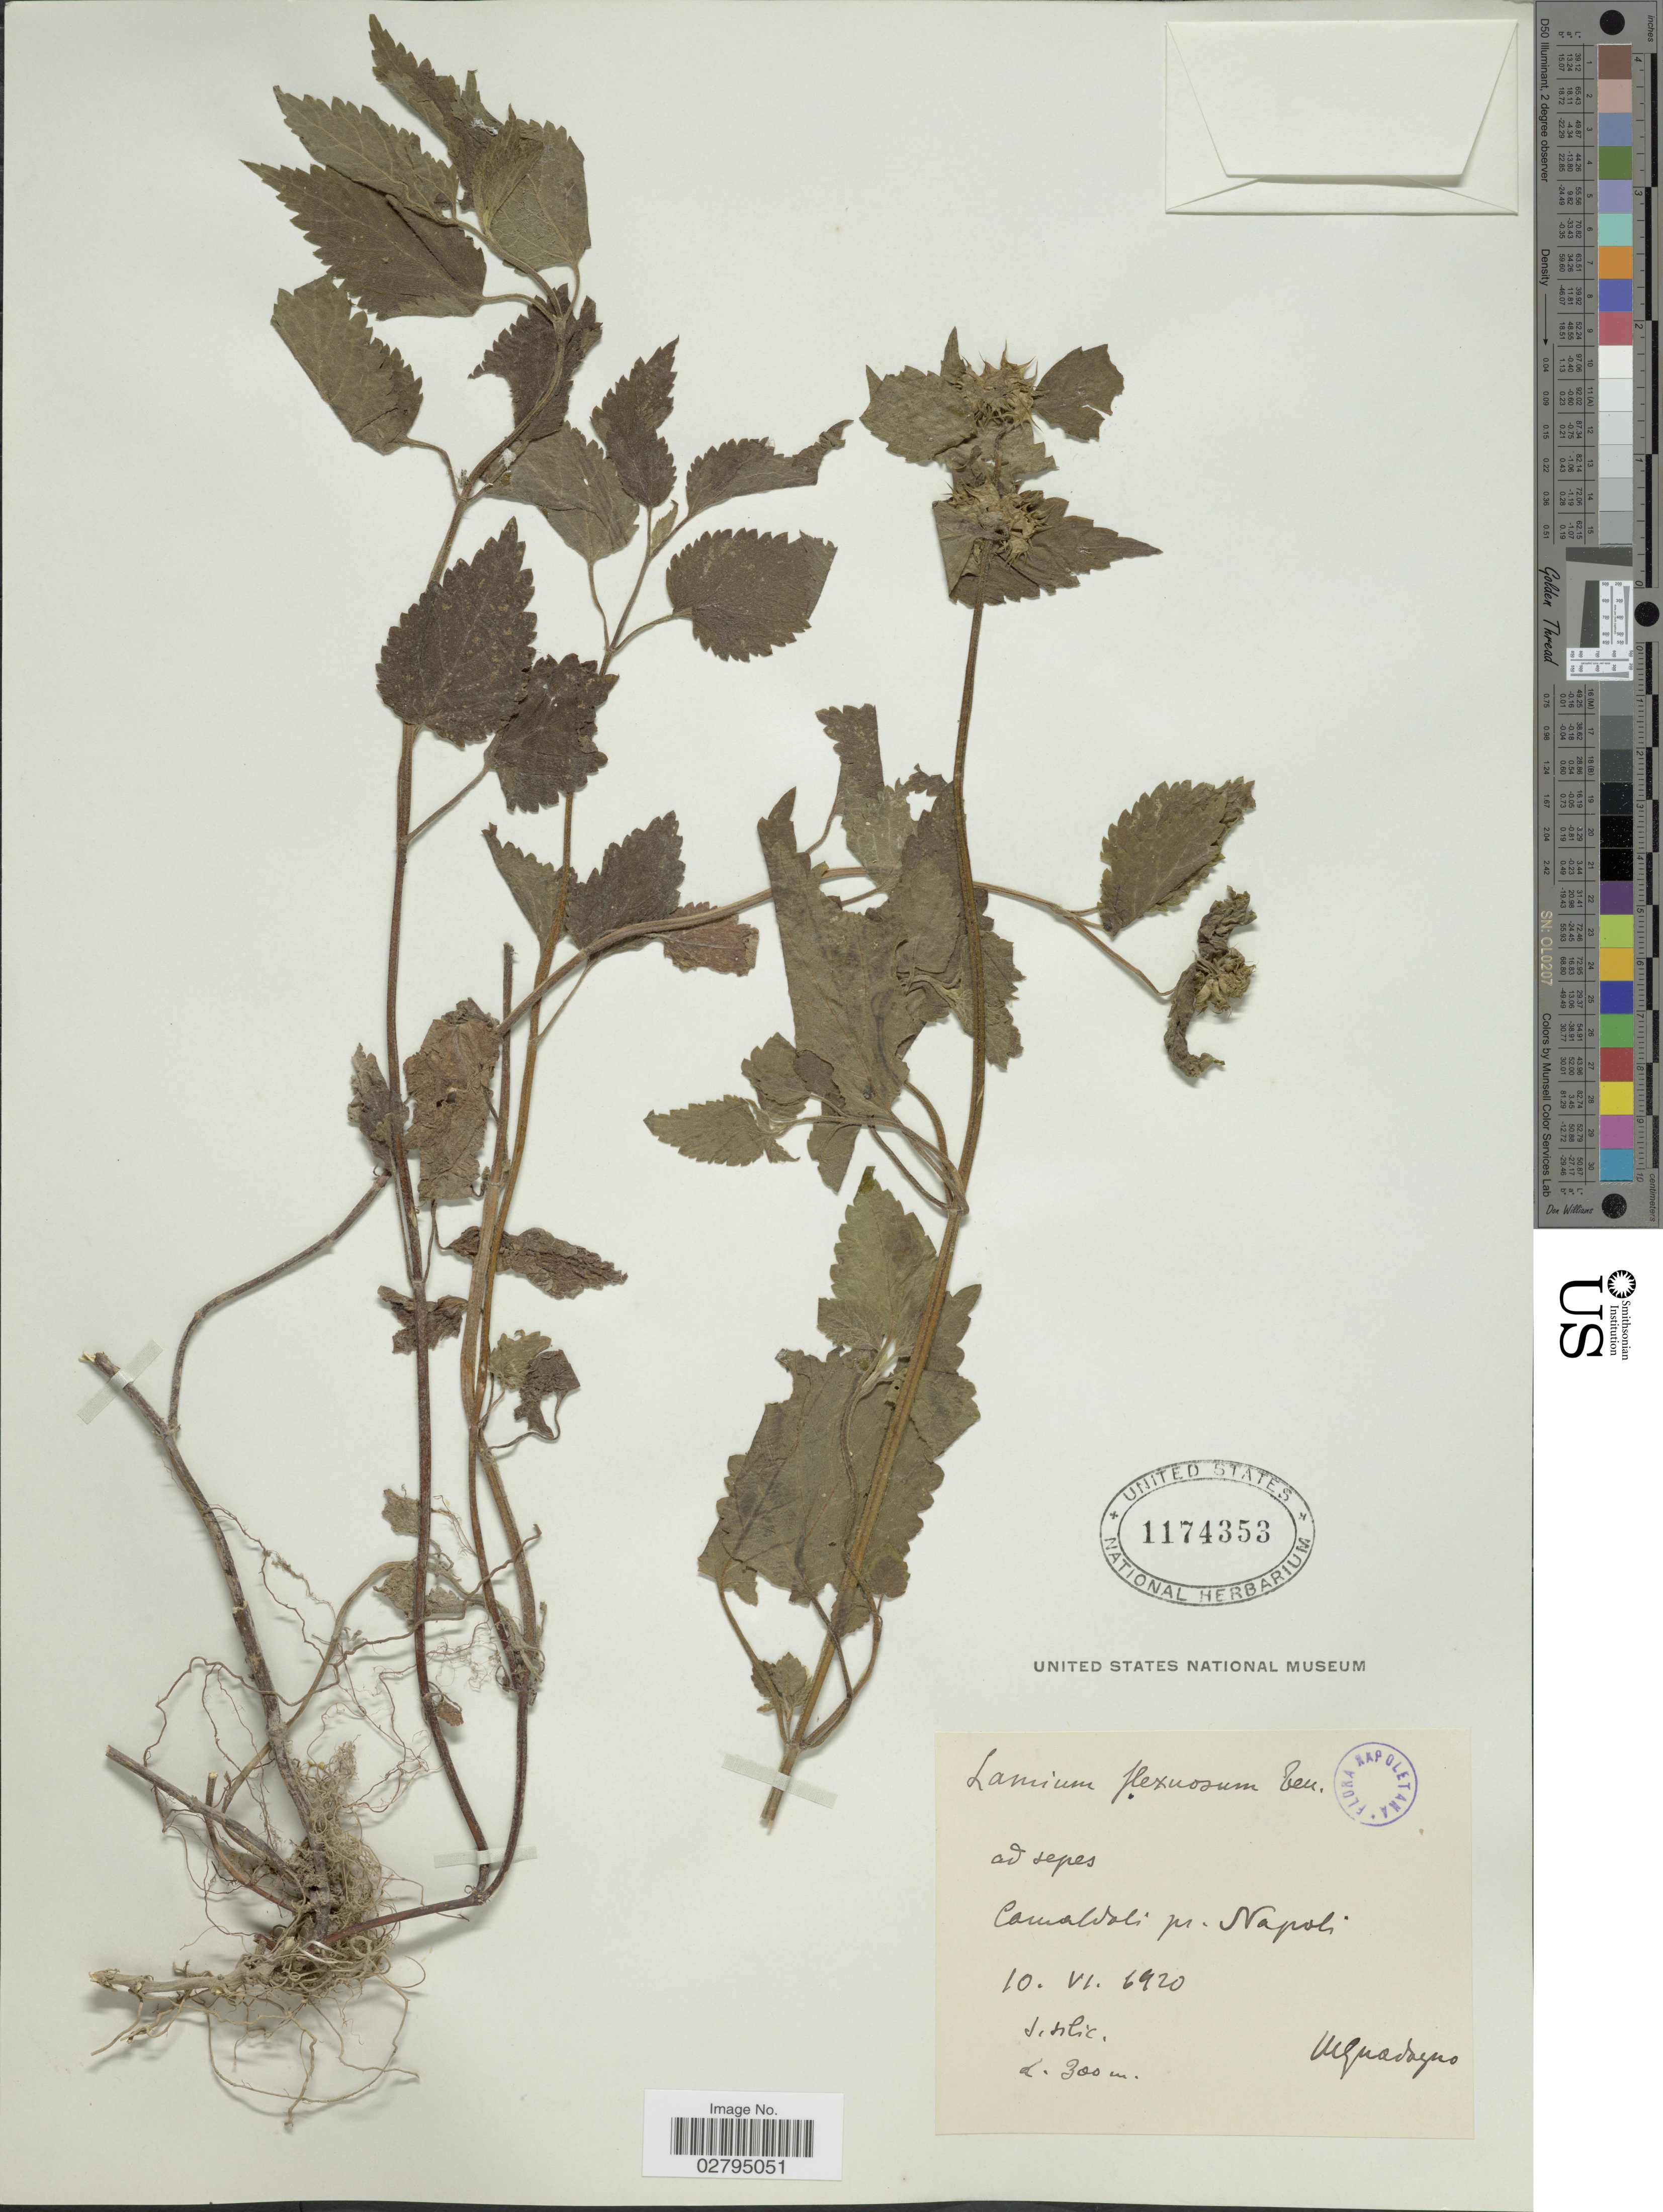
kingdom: Plantae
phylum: Tracheophyta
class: Magnoliopsida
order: Lamiales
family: Lamiaceae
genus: Lamium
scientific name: Lamium flexuosum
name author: Ten.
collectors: M. Guadagno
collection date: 1920-06-10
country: Italy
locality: Ad sepes Camaldoli pr. Napoli.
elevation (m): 300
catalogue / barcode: US 1174353